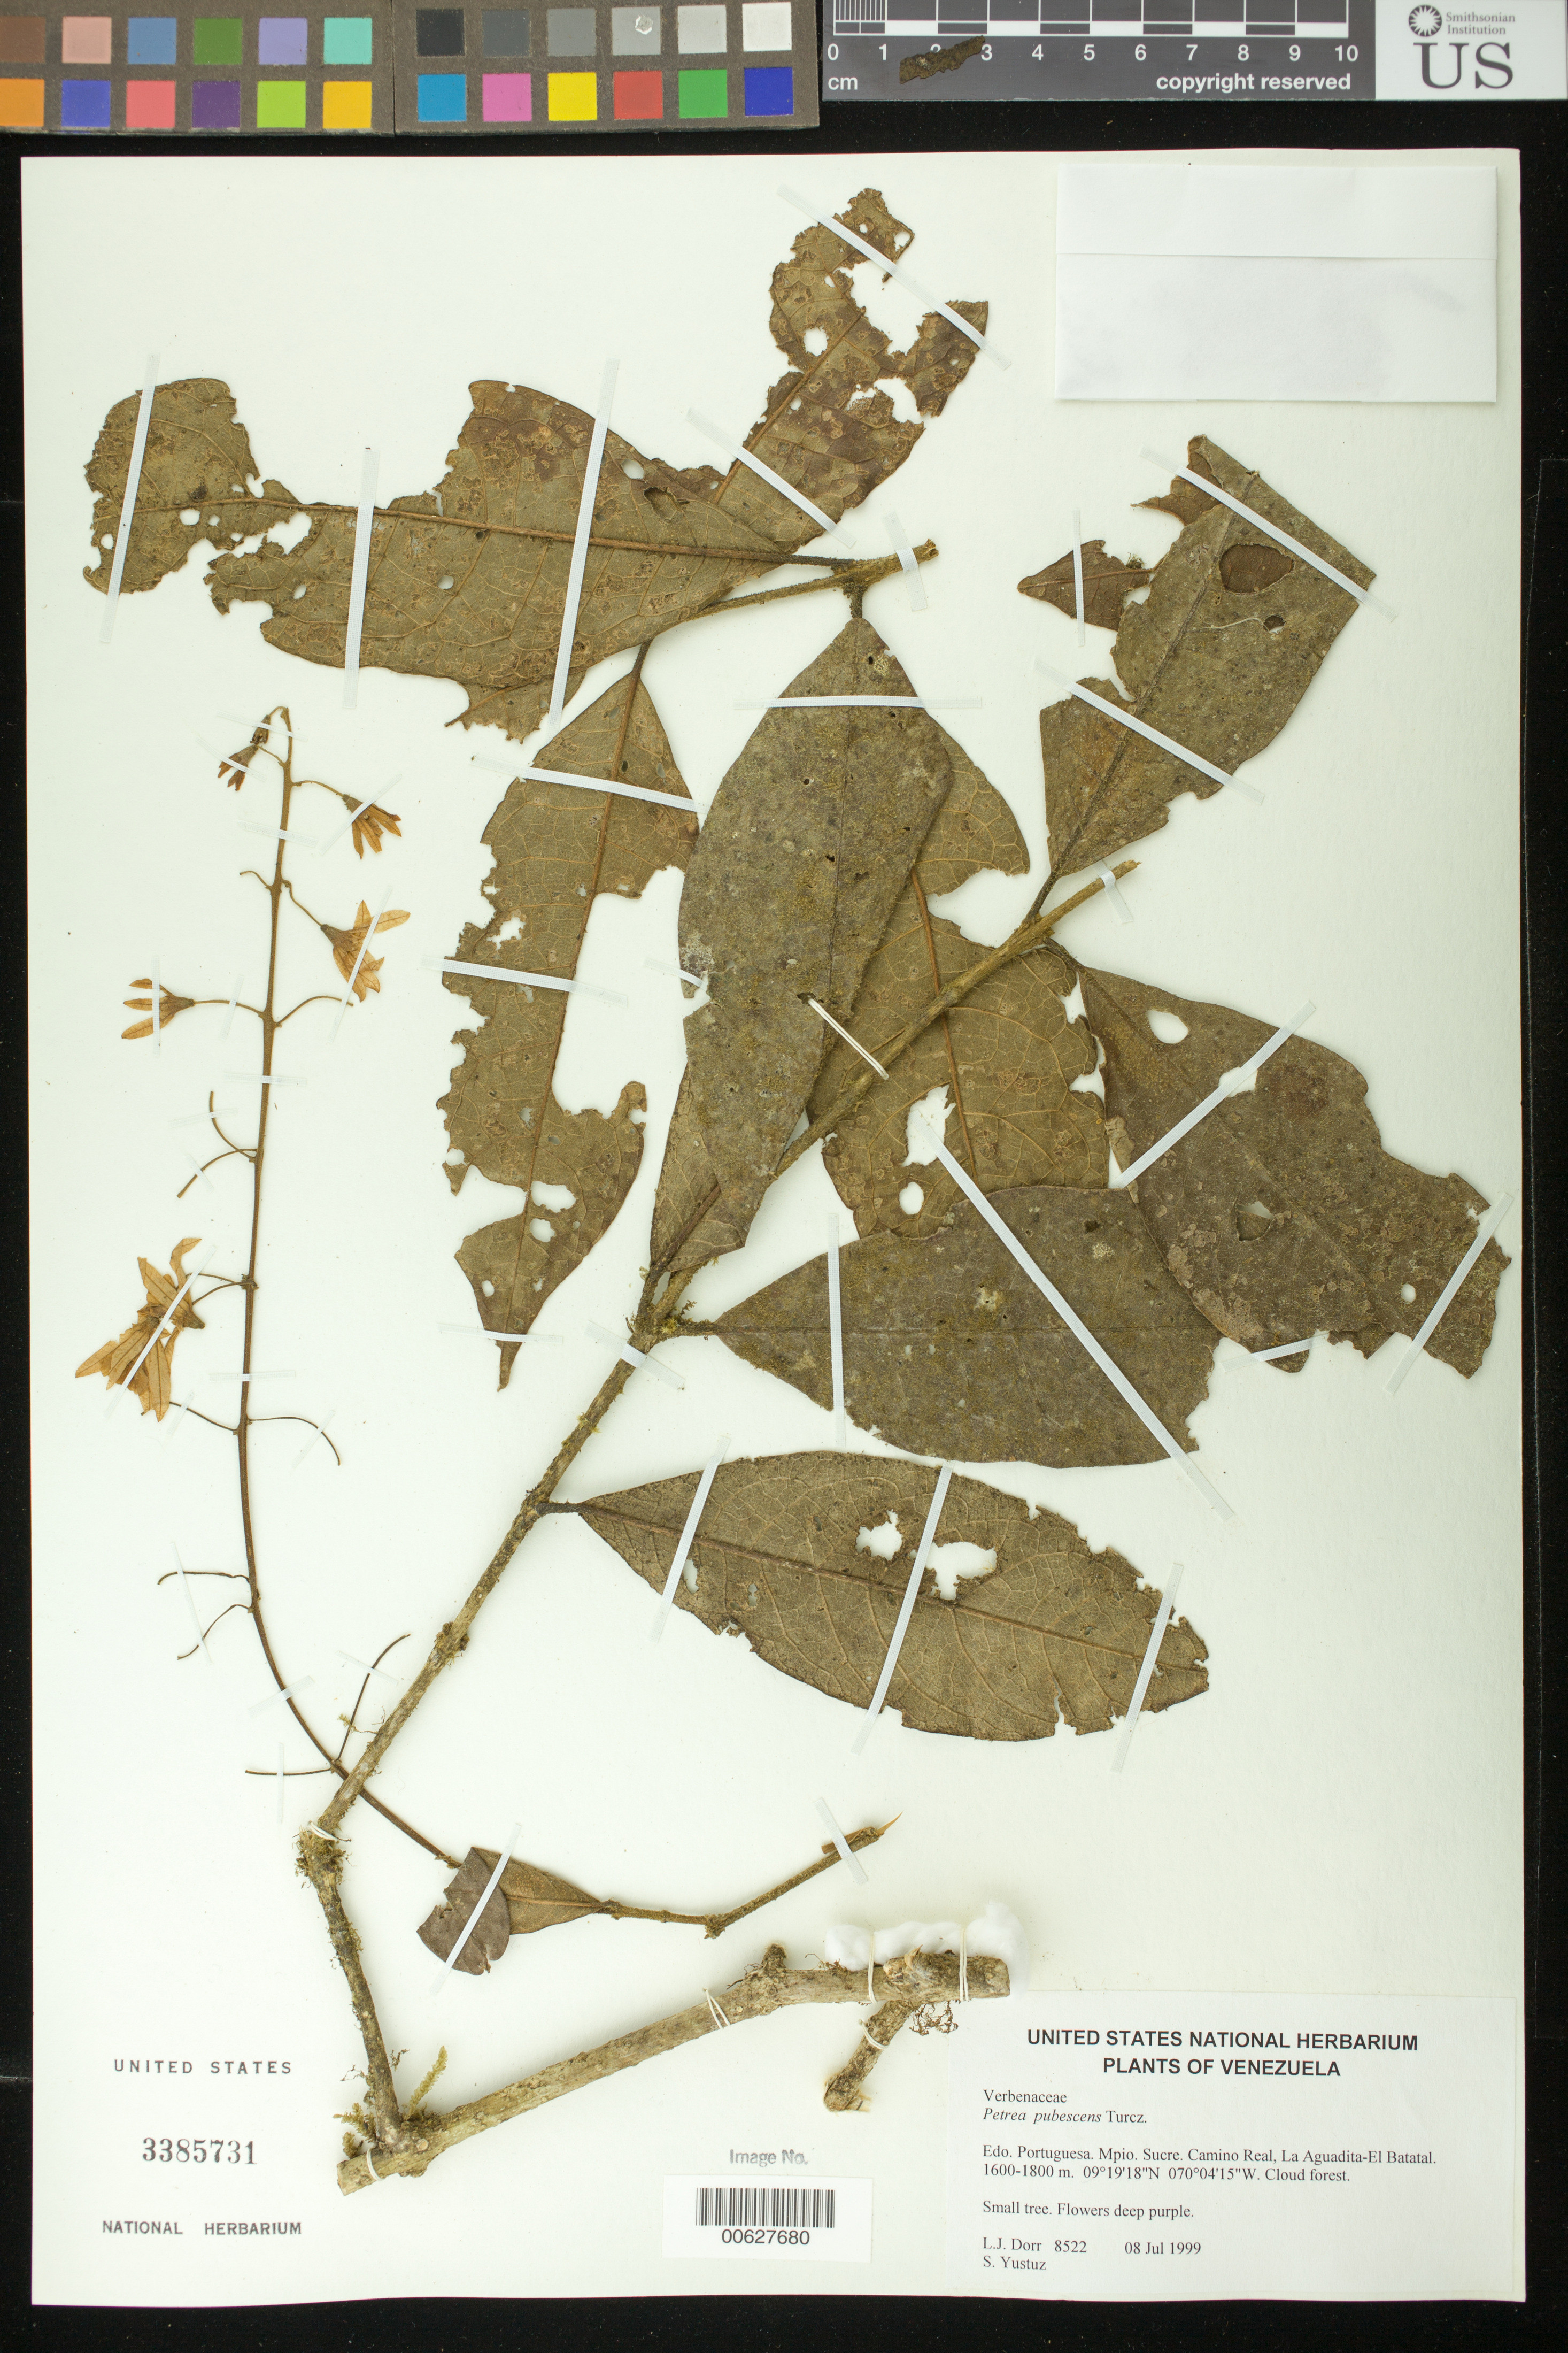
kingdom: Plantae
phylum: Tracheophyta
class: Magnoliopsida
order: Lamiales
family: Verbenaceae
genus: Petrea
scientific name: Petrea pubescens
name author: Turcz.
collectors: L. J. Dorr & S. Yustiz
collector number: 8522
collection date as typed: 08 Jul 1999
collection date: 1999-07-08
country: Venezuela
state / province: Portuguesa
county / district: Sucre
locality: Camino Real, La Aguadita-El Batatal.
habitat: Cloud forest.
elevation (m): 1600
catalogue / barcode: US 3385731